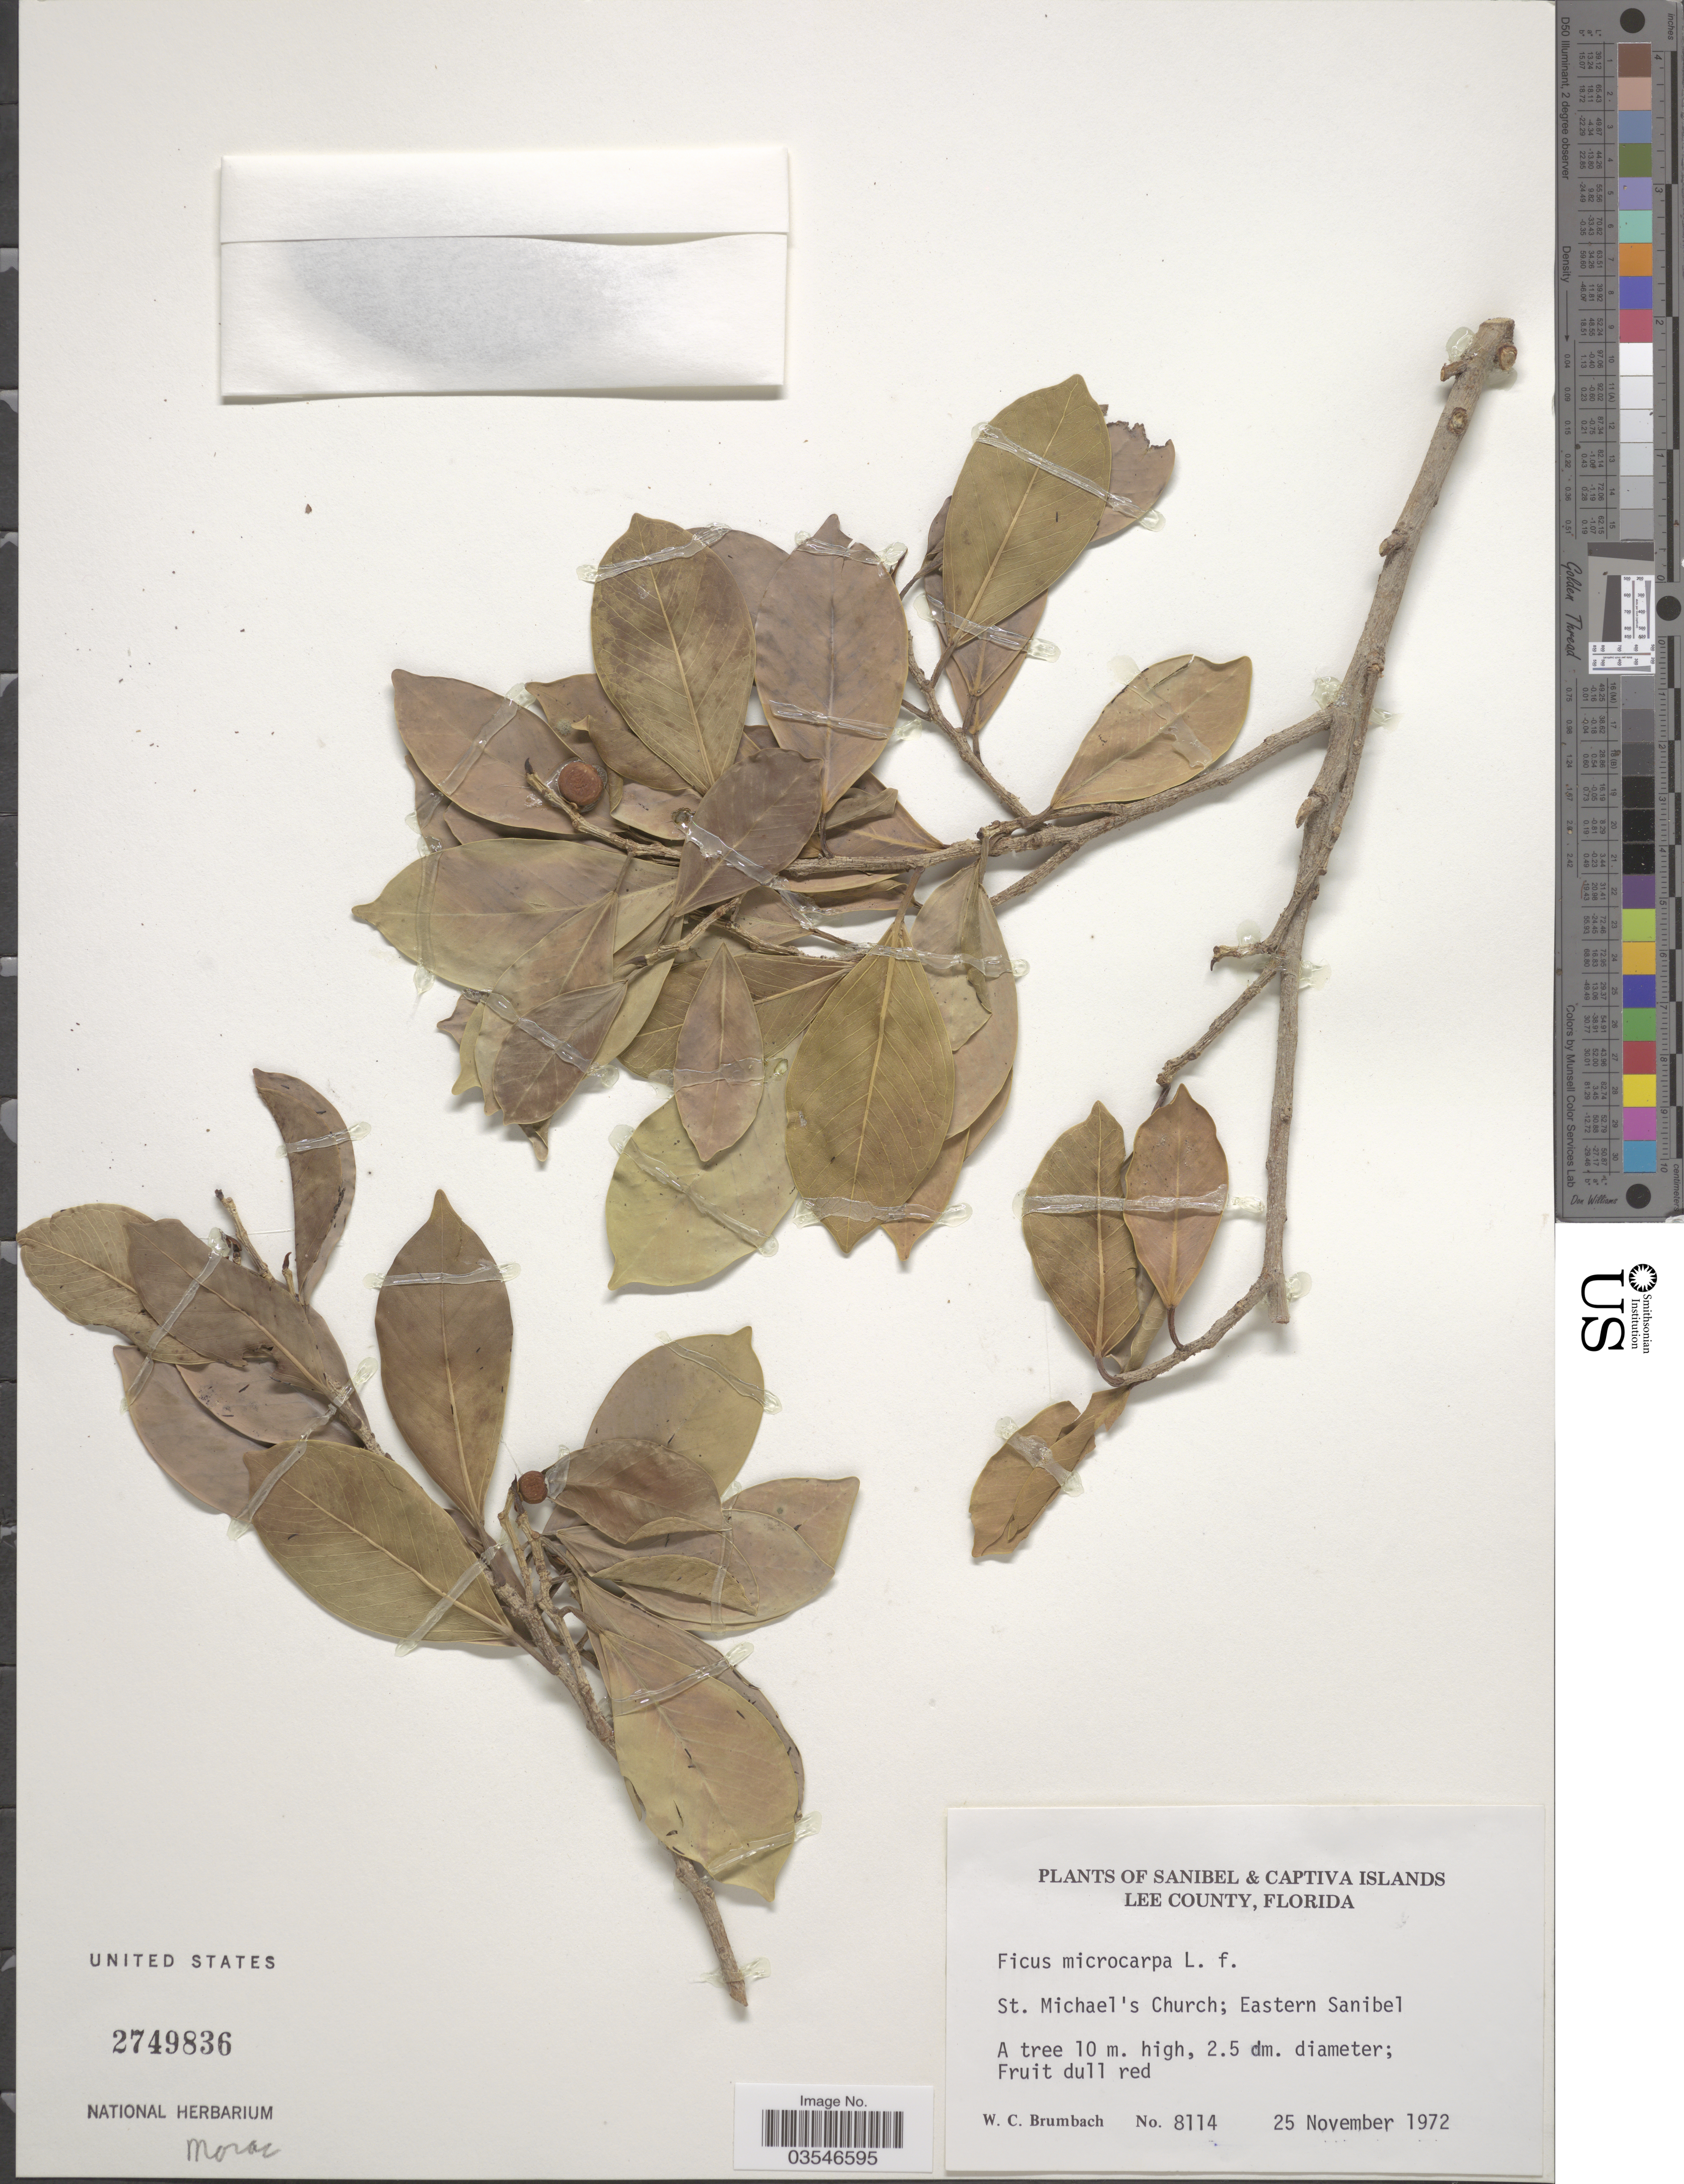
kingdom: Plantae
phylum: Tracheophyta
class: Magnoliopsida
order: Rosales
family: Moraceae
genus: Ficus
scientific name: Ficus microcarpa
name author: L. f.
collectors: W. C. Brumbach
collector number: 8114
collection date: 1972-11-25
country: United States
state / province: Florida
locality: Lee County. St. Michael's Church; Eastern Sanibel Island.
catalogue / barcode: US 2749836